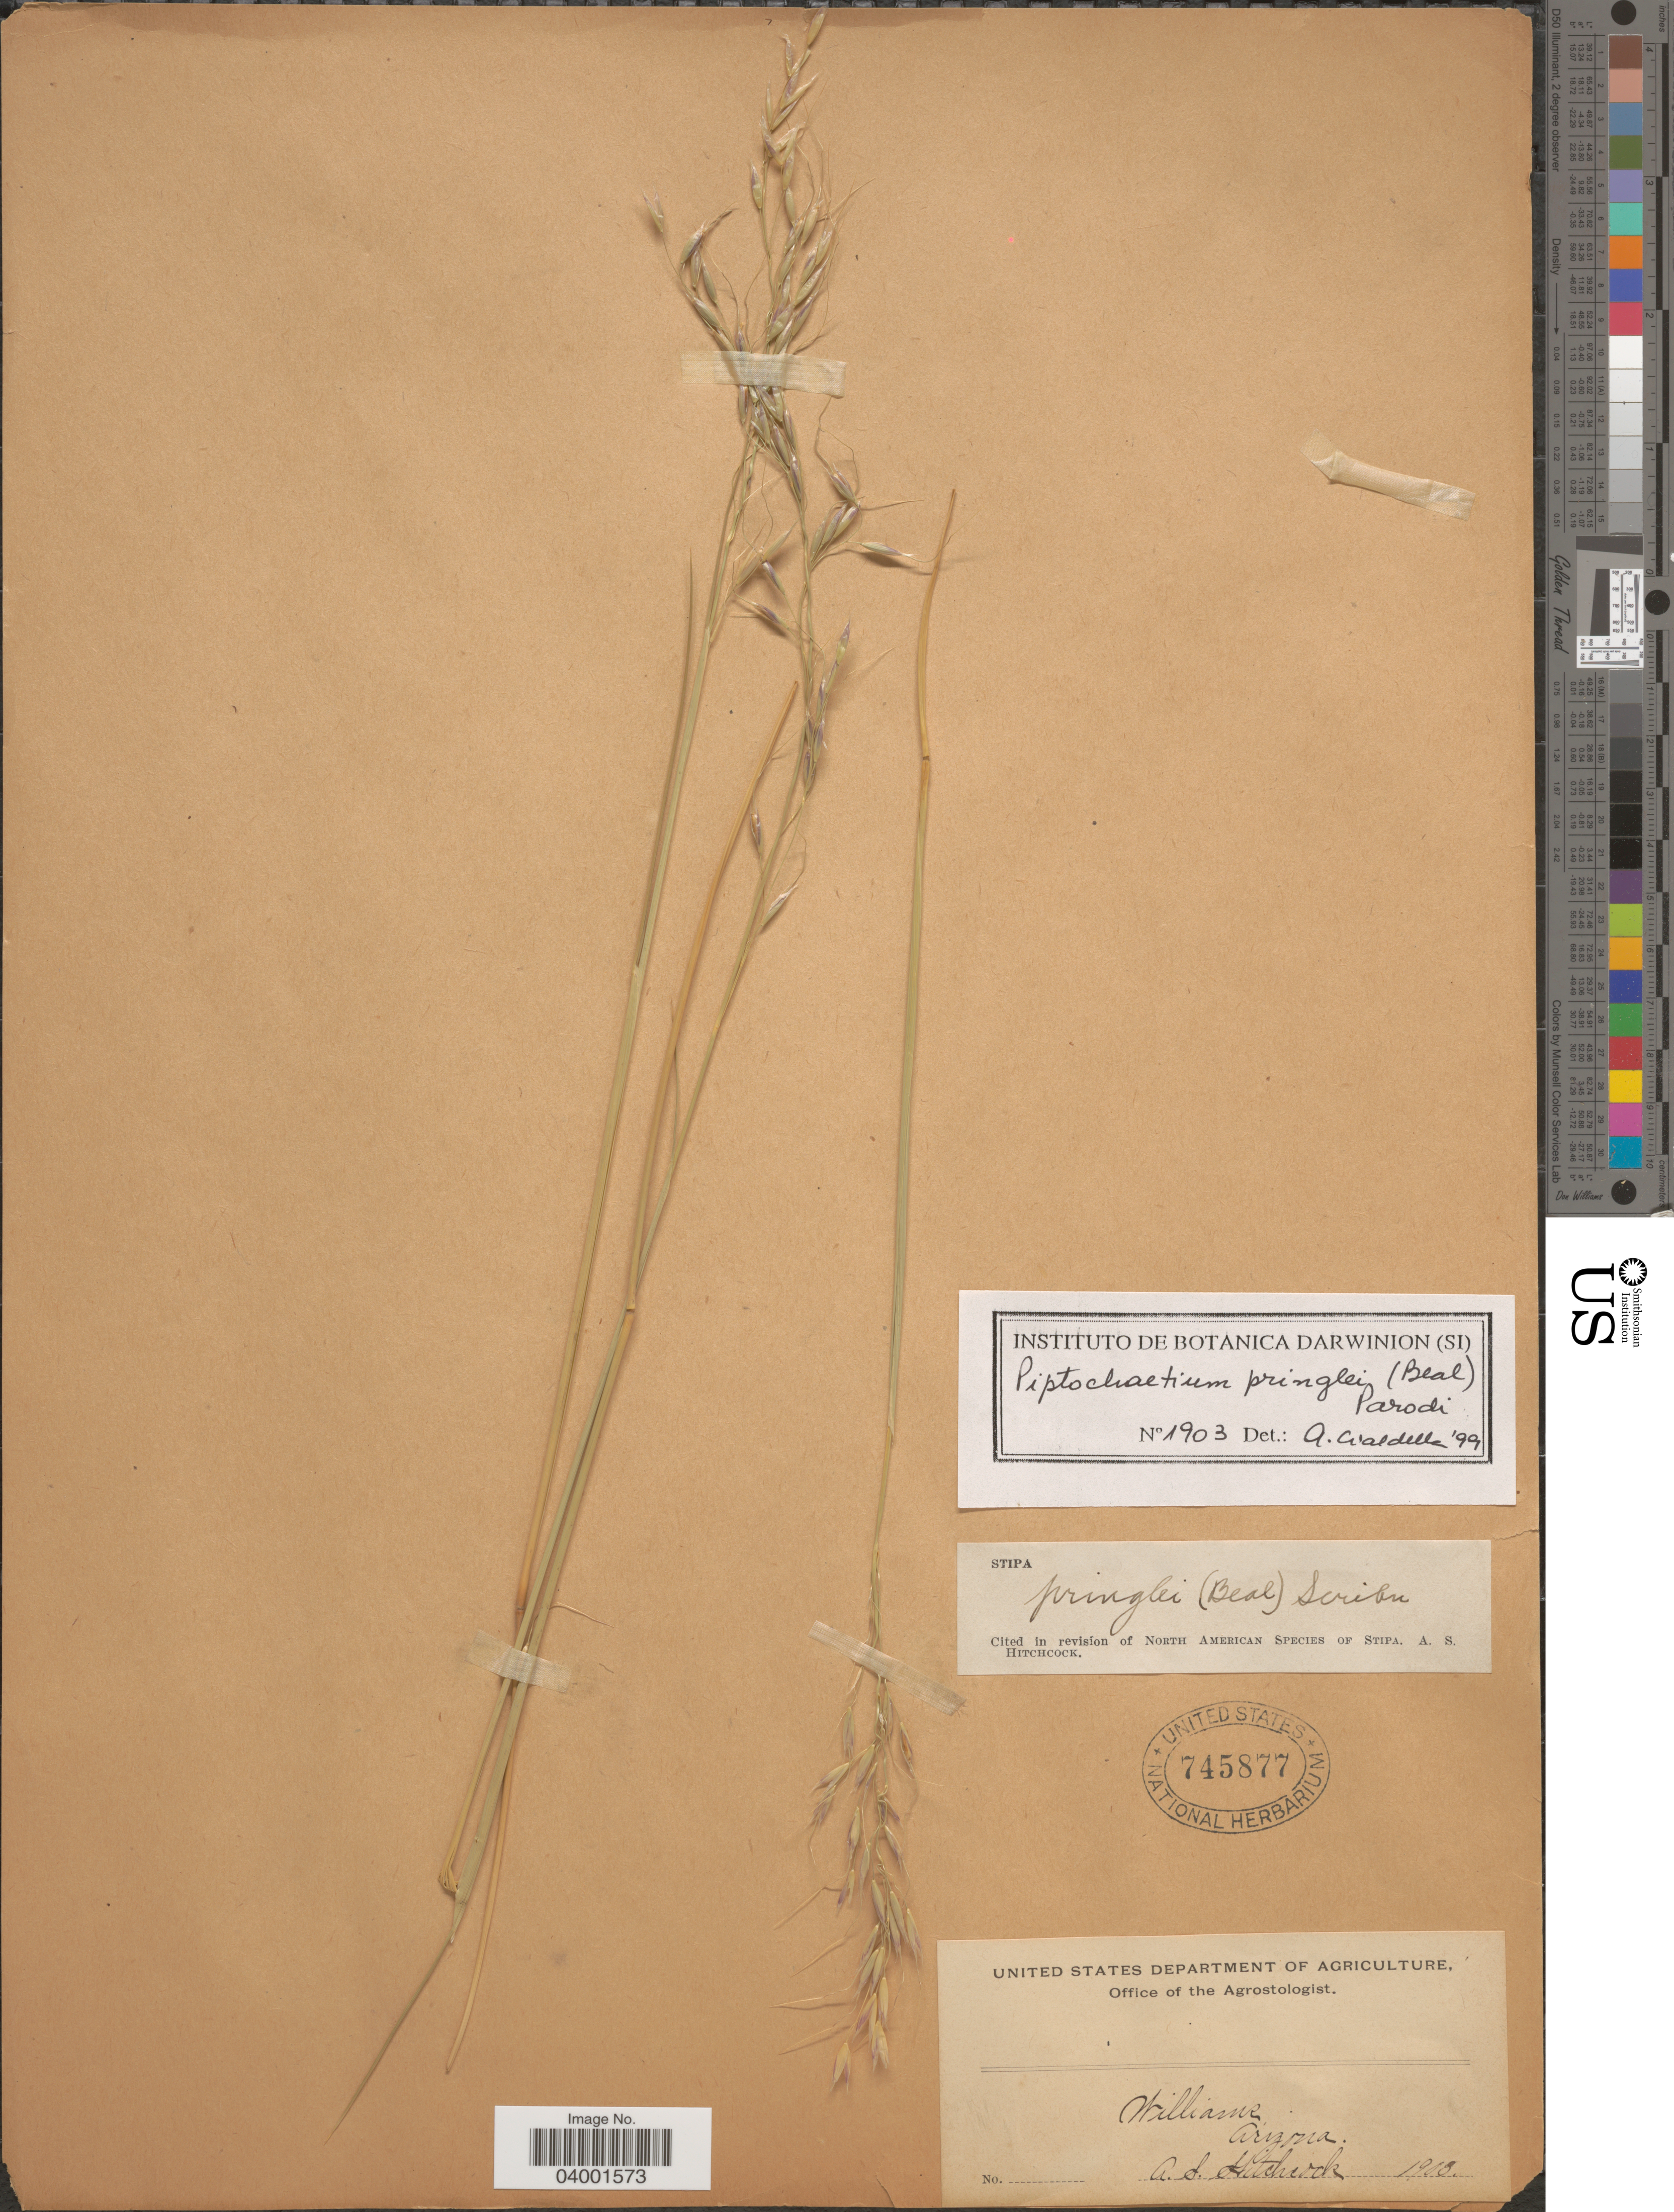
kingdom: Plantae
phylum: Tracheophyta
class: Liliopsida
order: Poales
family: Poaceae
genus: Piptochaetium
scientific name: Piptochaetium pringlei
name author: (W.J. Beal) Parodi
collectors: A. S. Hitchcock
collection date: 1903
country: United States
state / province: Arizona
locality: Williams.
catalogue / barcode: US 745877